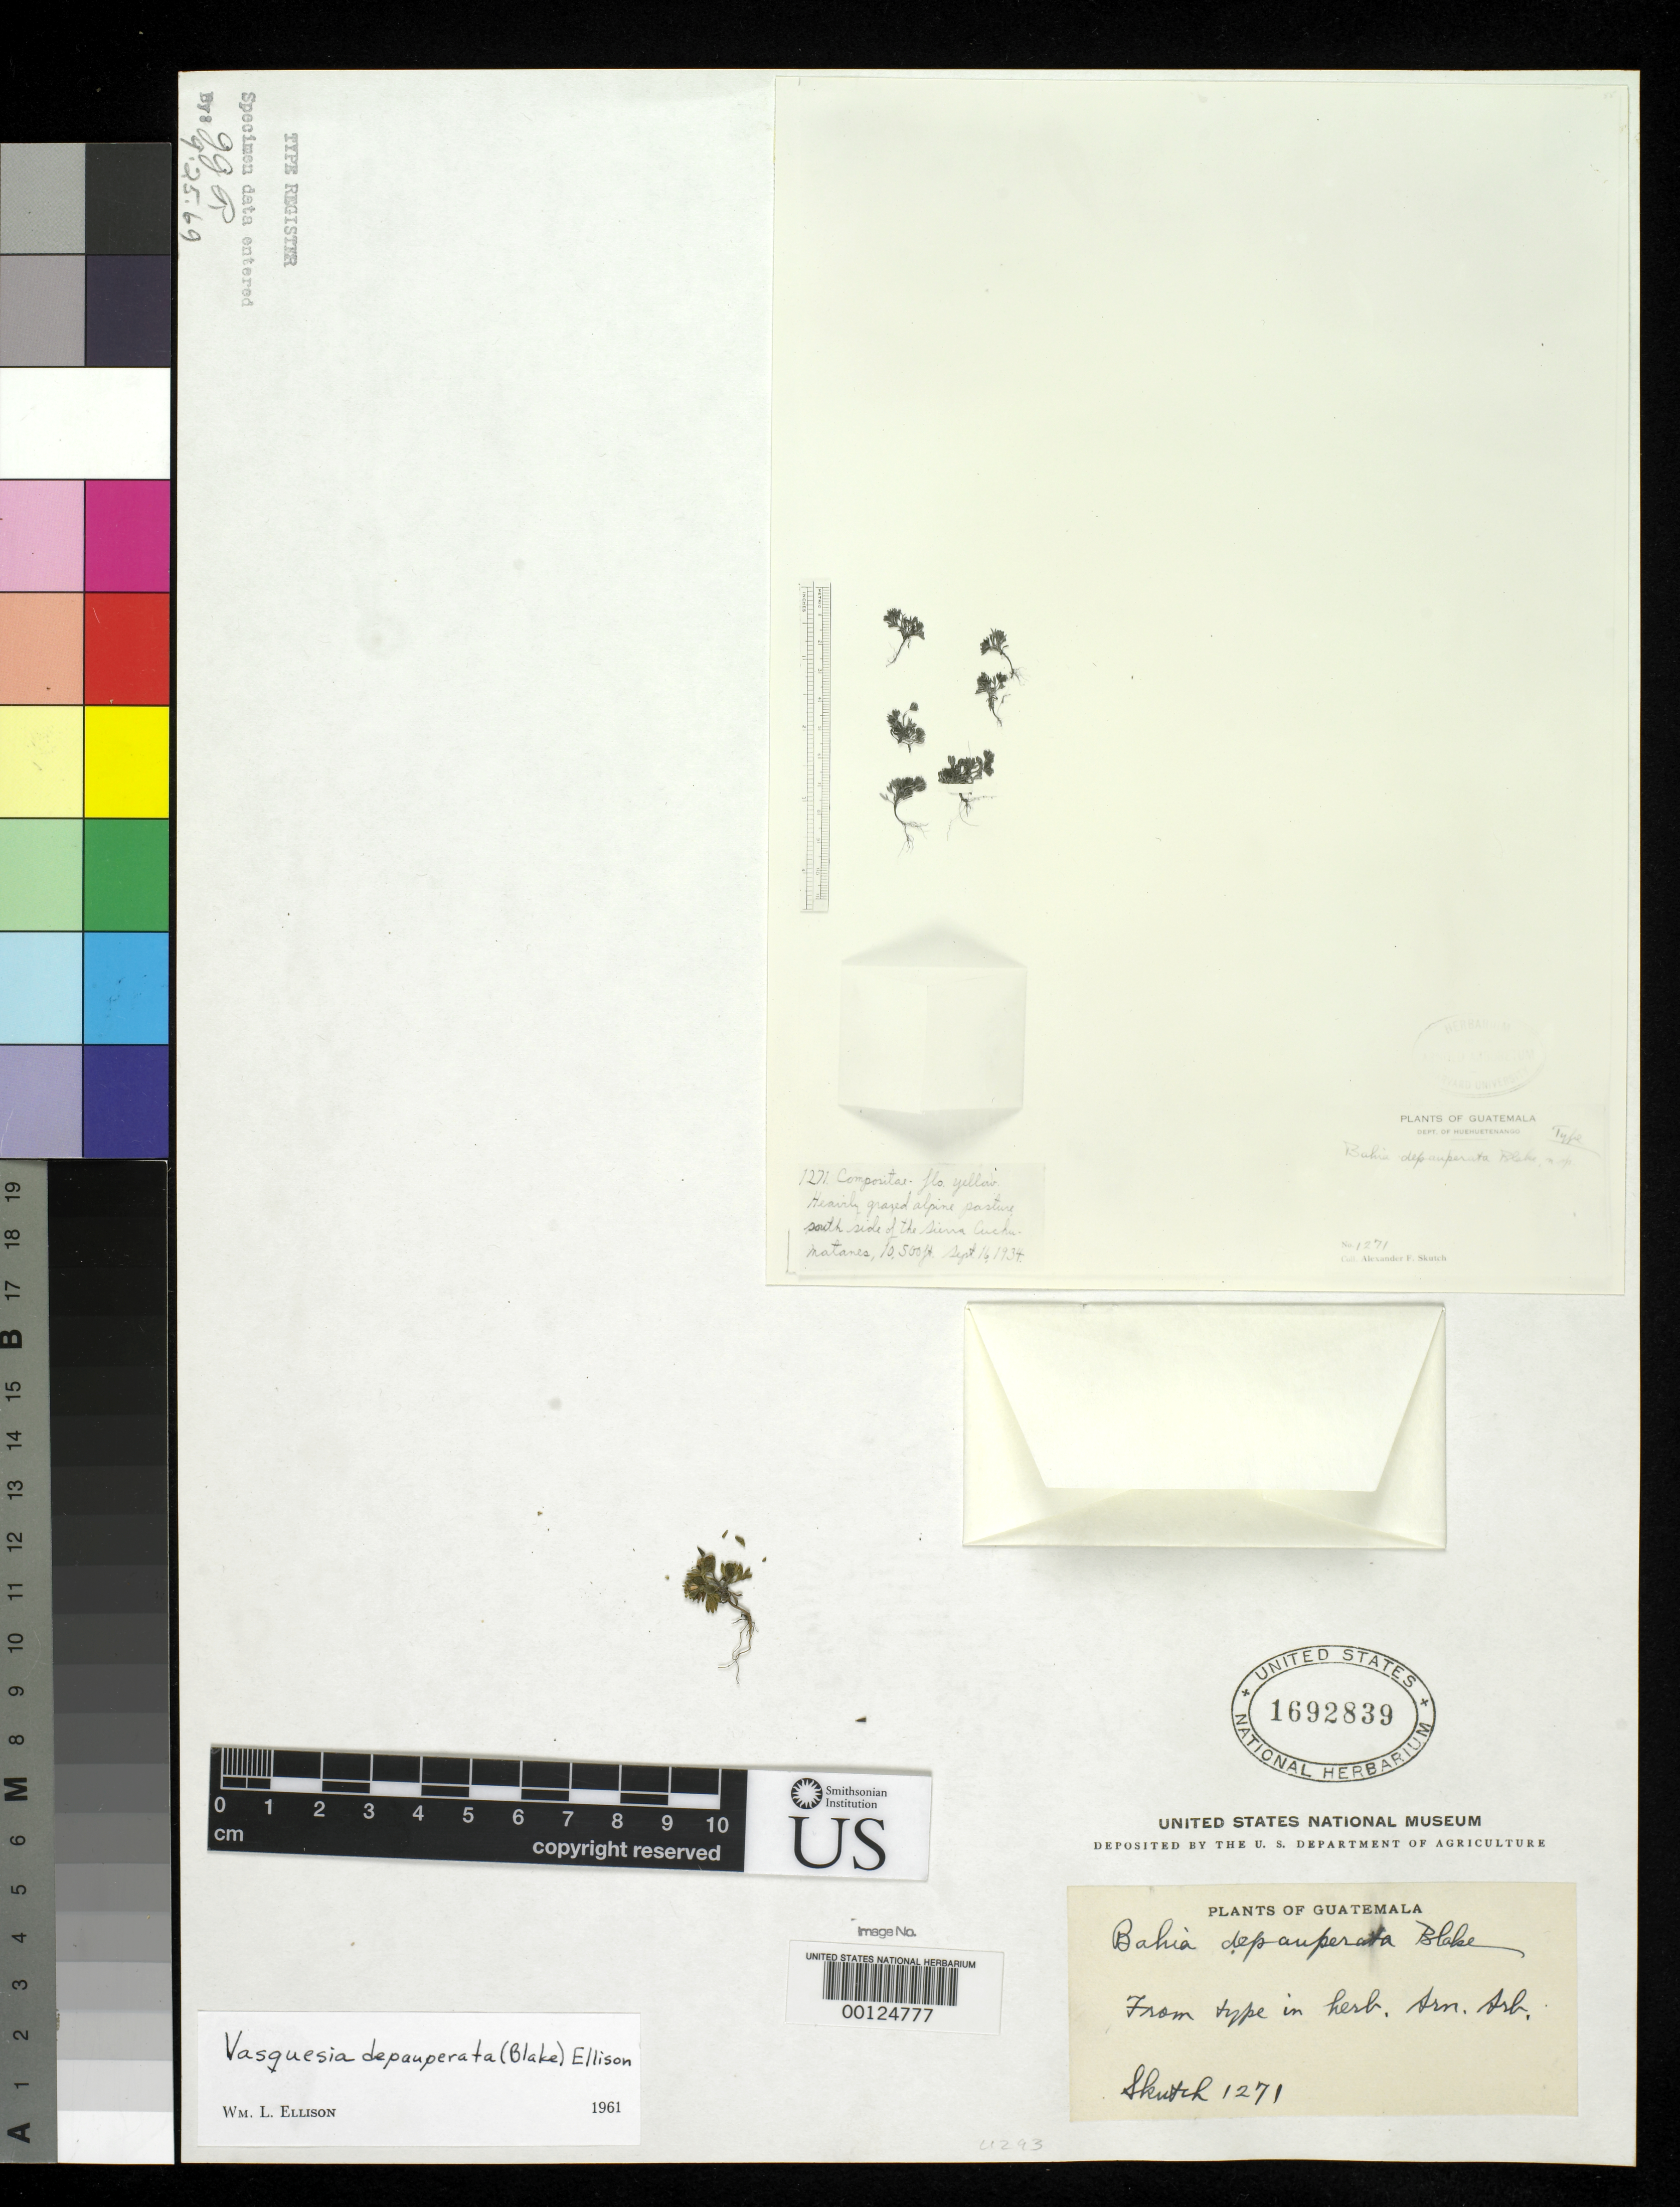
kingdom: Plantae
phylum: Tracheophyta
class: Magnoliopsida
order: Asterales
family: Asteraceae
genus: Bahia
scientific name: Bahia depauperata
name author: S.F. Blake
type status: Isotype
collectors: A. F. Skutch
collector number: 1271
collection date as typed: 16 Sep 1934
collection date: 1934-09-16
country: Guatemala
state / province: Huehuetenango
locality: Sierra Cuchumatanes, between Huehuetenango and Soloma.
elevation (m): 3200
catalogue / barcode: US 1692839